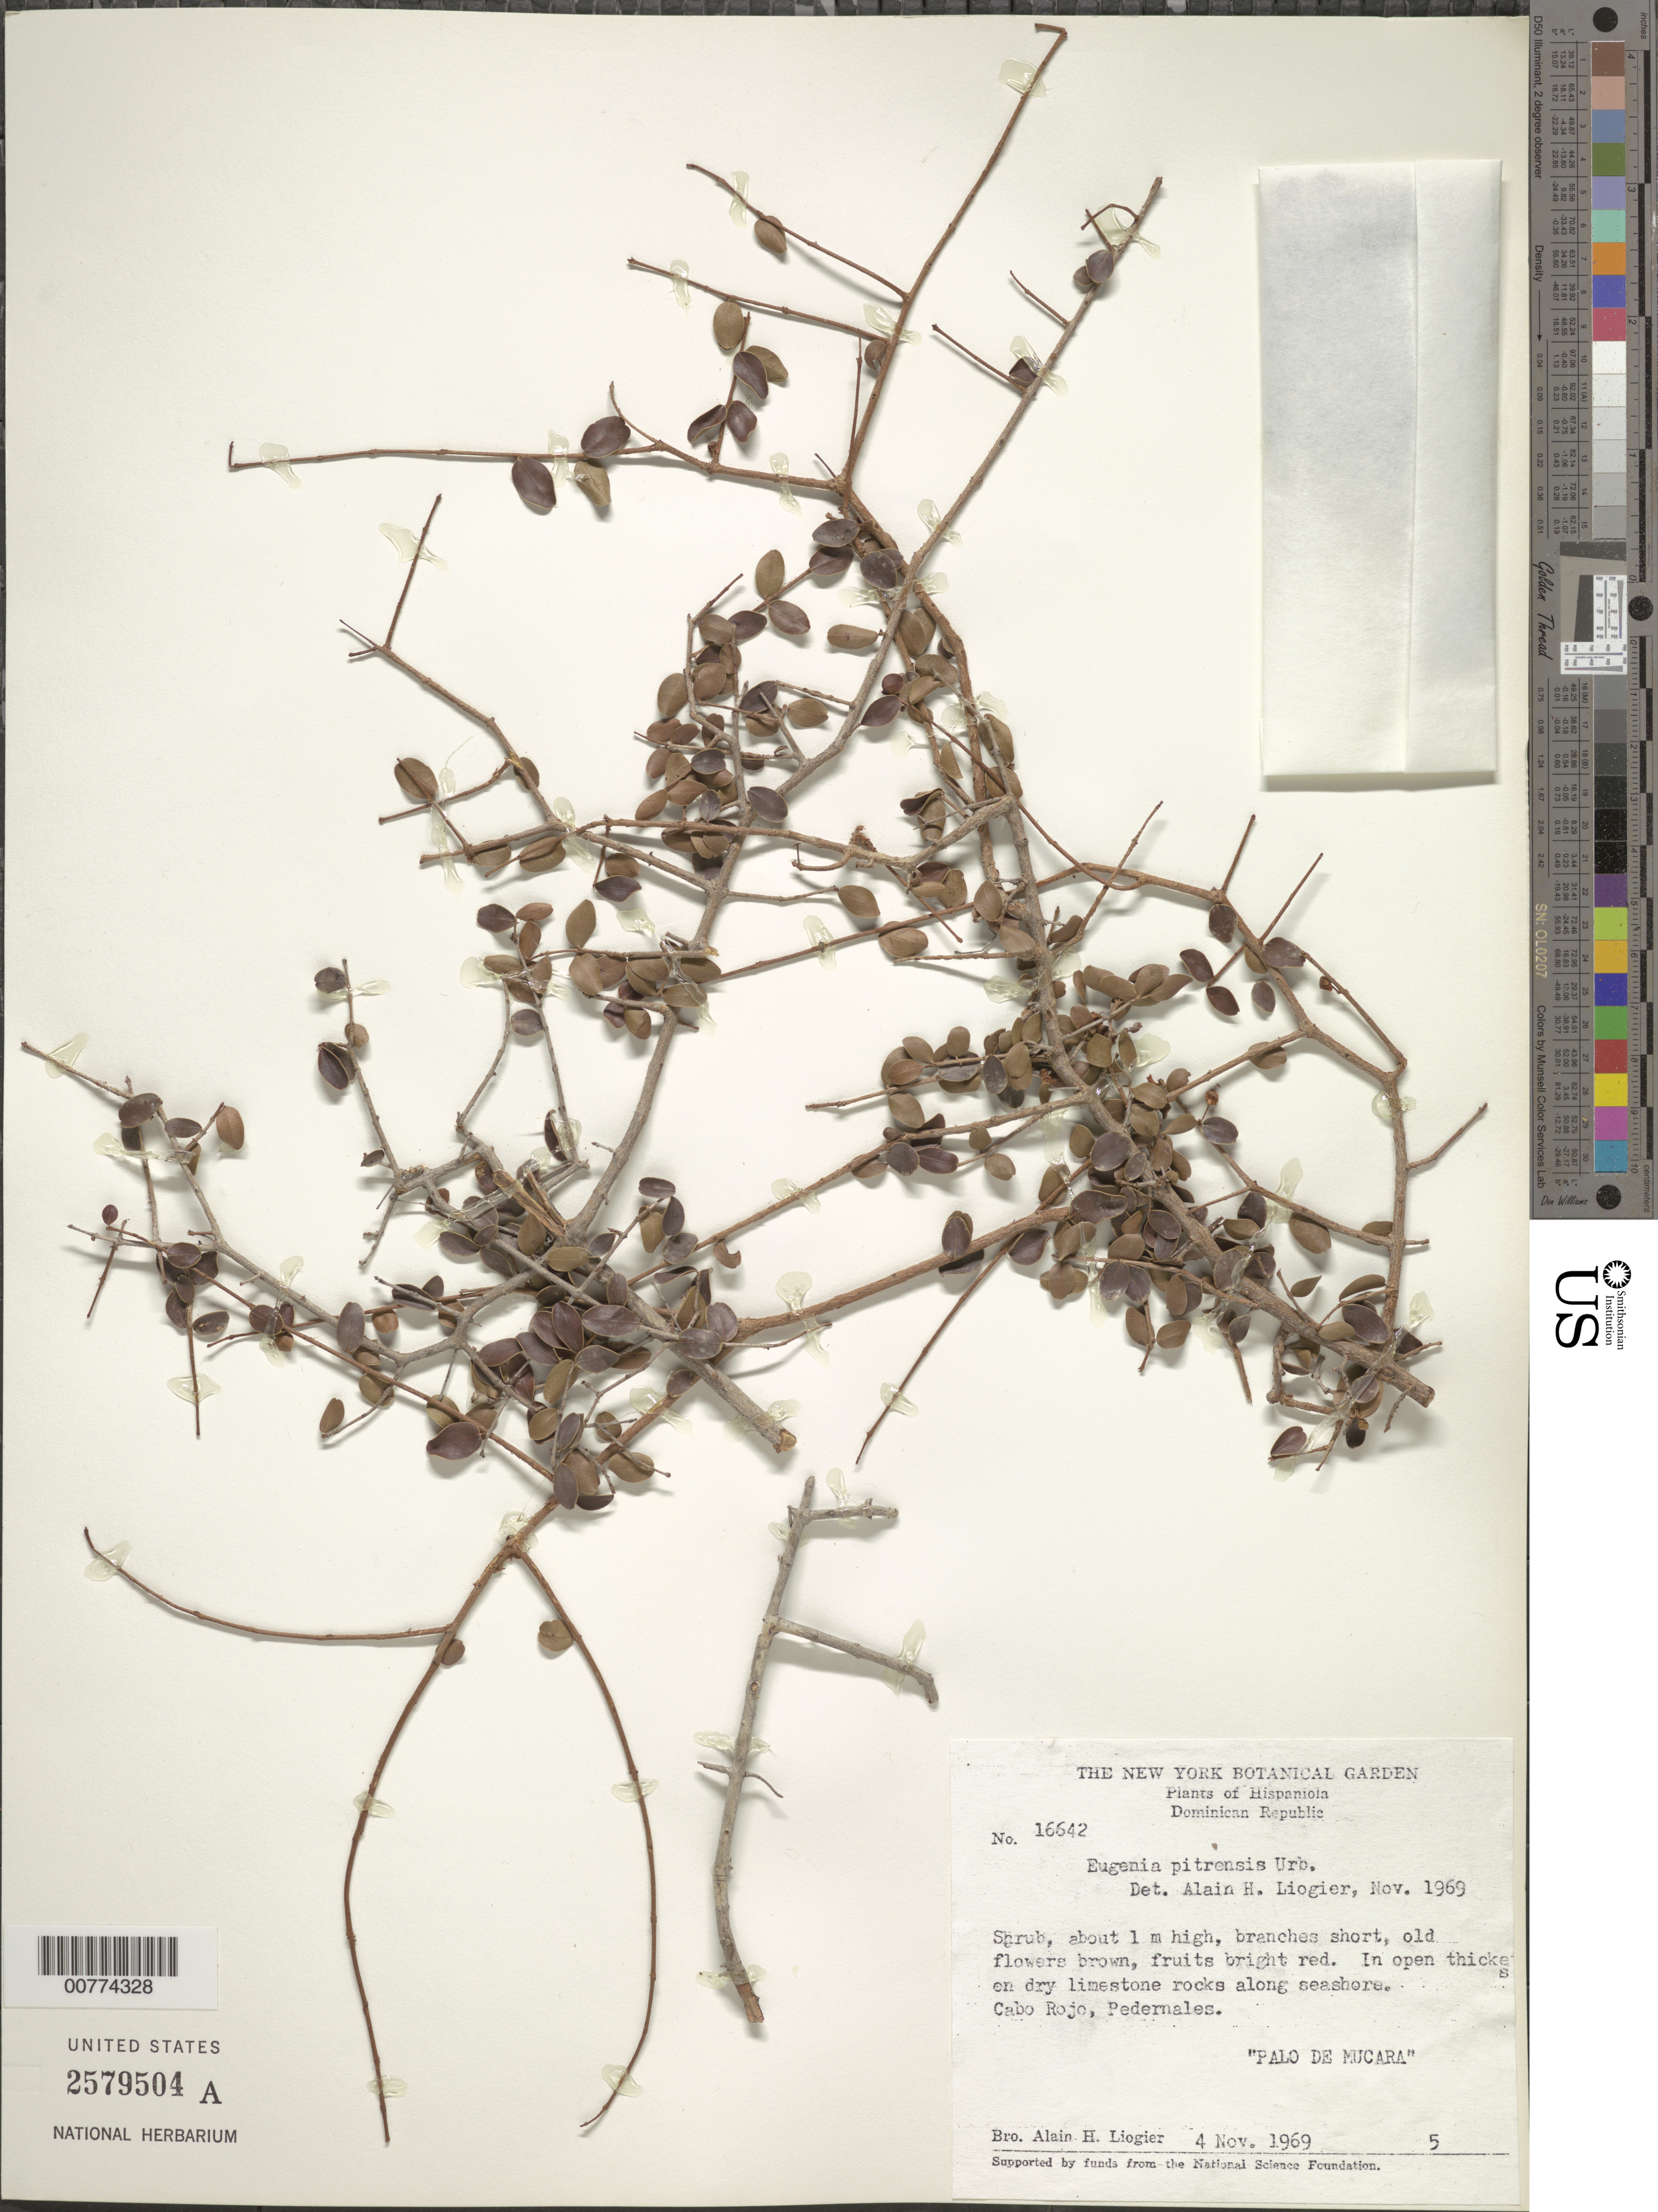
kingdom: Plantae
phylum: Tracheophyta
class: Magnoliopsida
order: Myrtales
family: Myrtaceae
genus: Eugenia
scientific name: Eugenia pitrensis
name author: Urb.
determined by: Liogier, Alain H.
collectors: A. H. Liogier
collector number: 16642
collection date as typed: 04 Nov 1969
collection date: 1969-11-04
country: Dominican Republic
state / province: Pedernales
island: Hispaniola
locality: Cabo Rojo.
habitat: In open thickets, on dry limestone rocks along seashore.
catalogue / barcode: US 2579504A